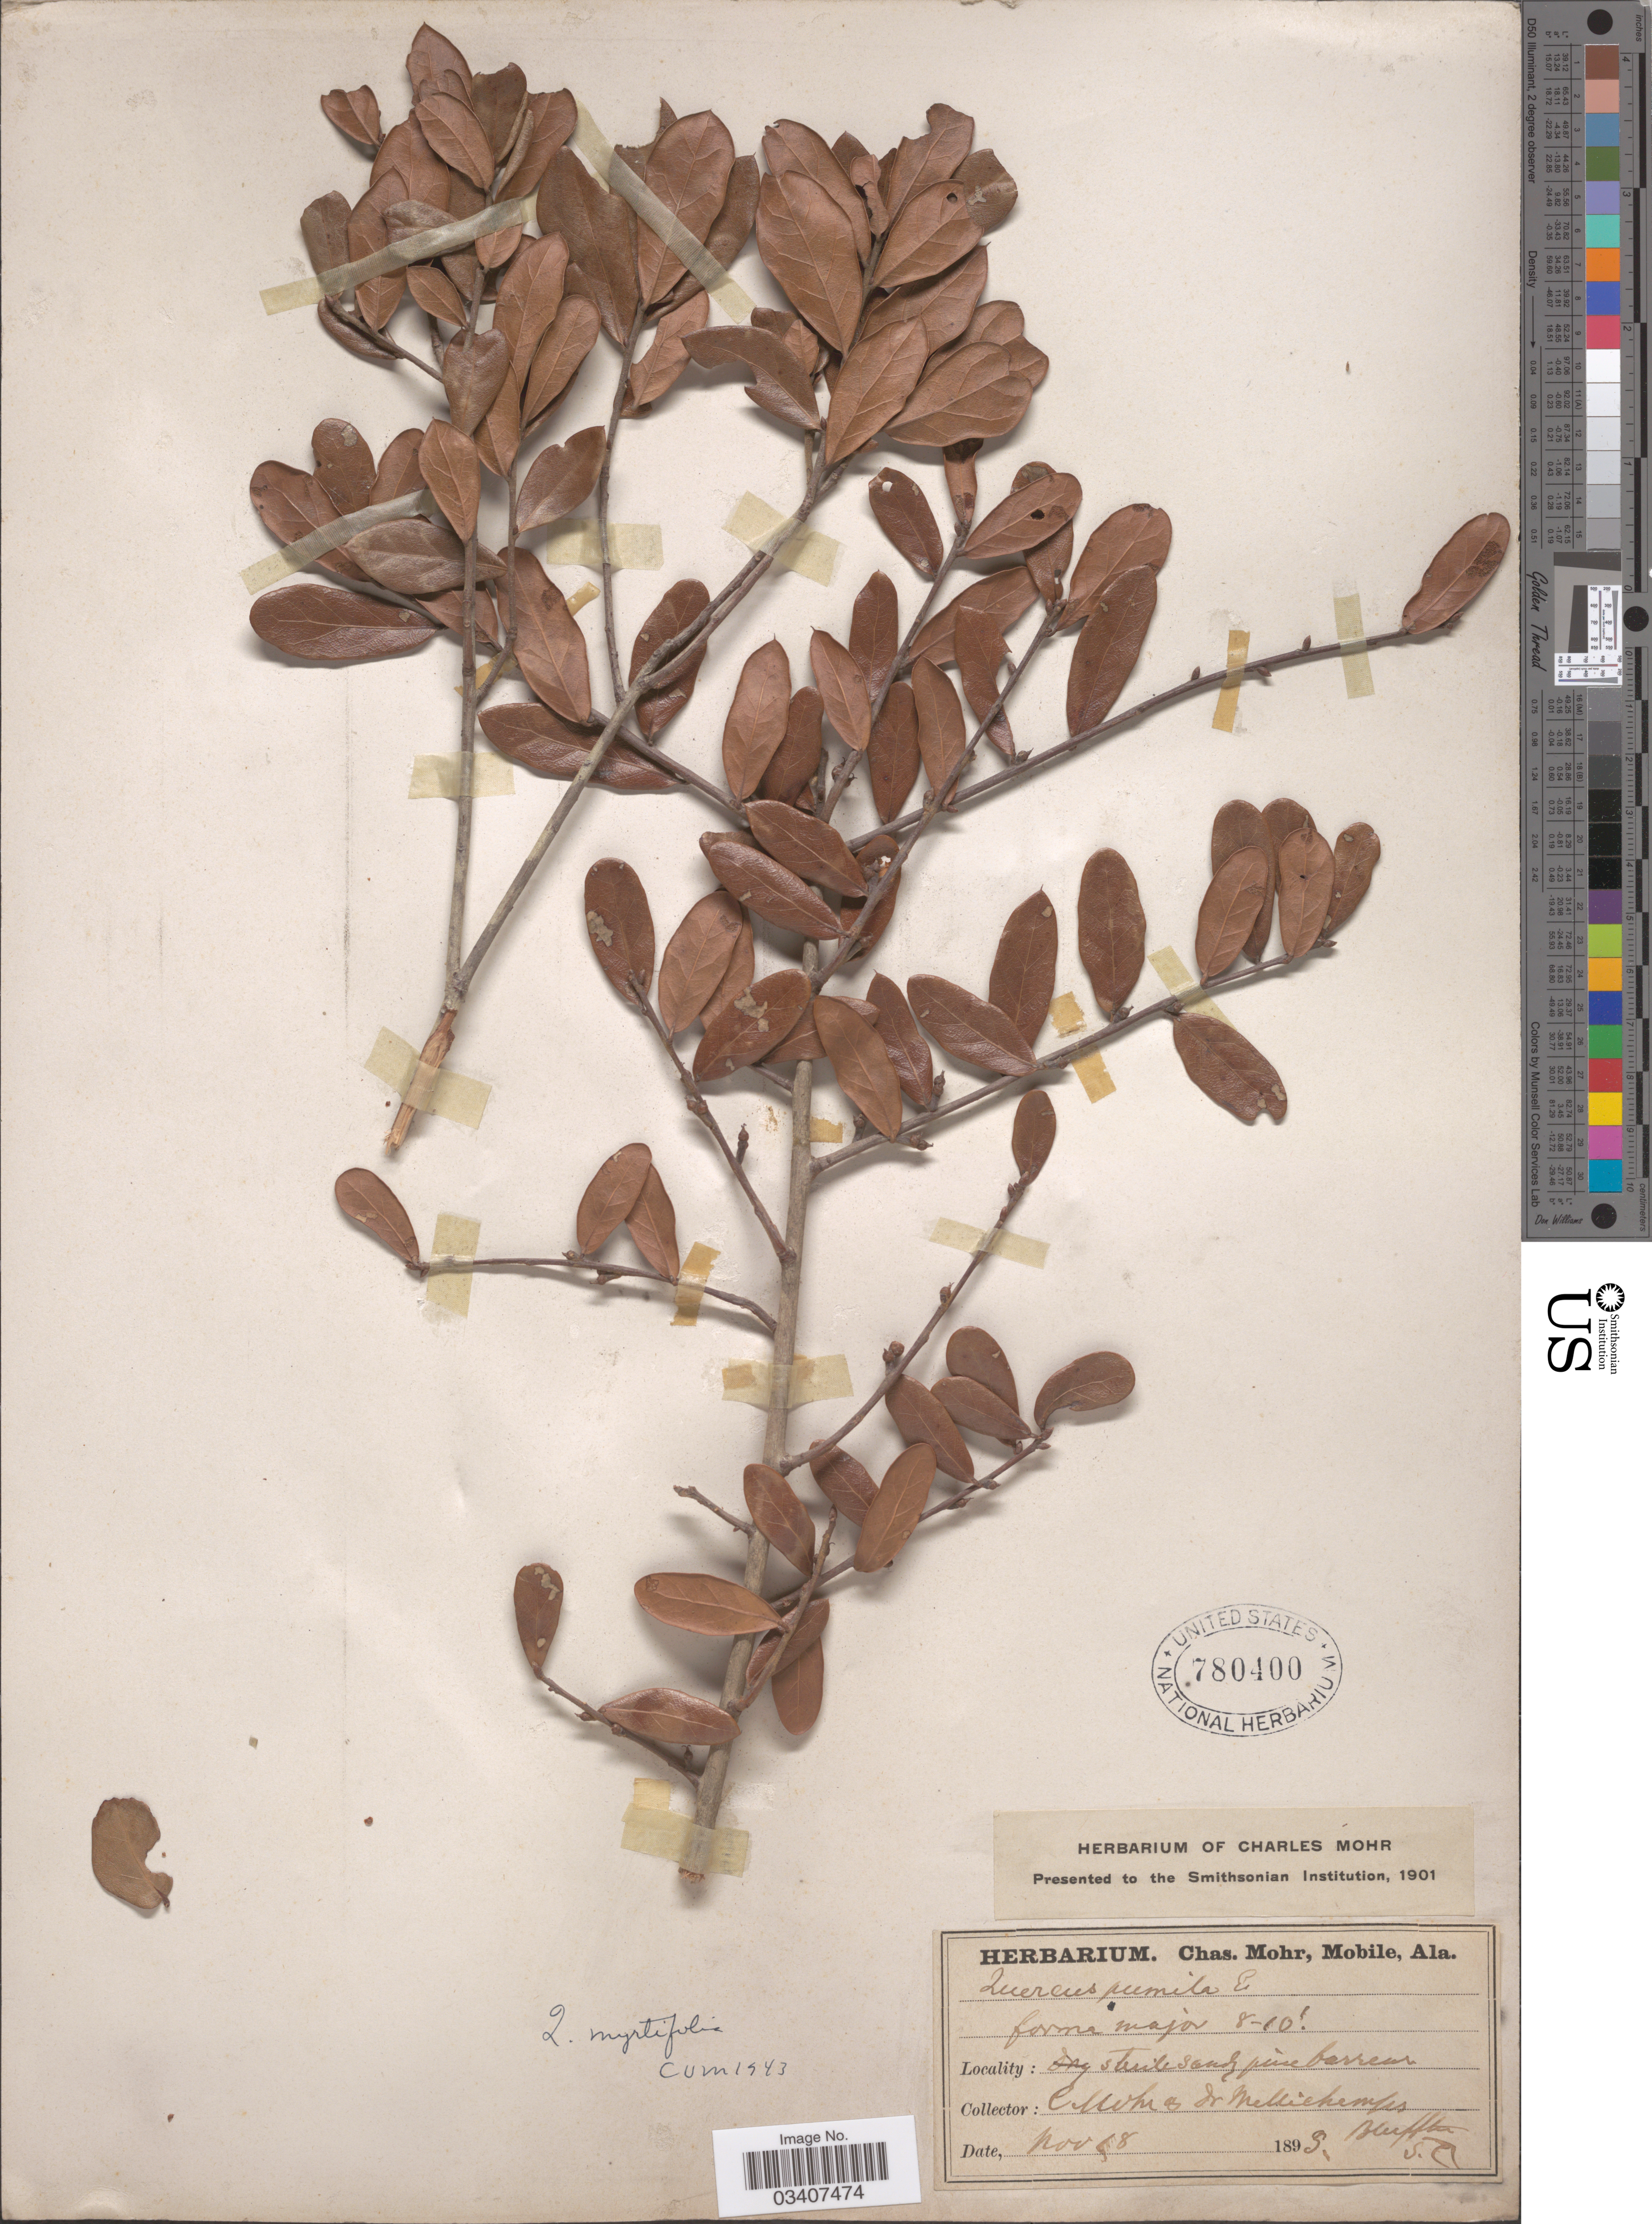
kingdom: Plantae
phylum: Tracheophyta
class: Magnoliopsida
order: Fagales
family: Fagaceae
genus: Quercus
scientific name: Quercus myrtifolia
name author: Willd.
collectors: Mohr, C. T. (herbarium) & -. Mellichamp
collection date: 1893-11-18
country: United States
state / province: South Carolina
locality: Bluffton.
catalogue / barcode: US 780400